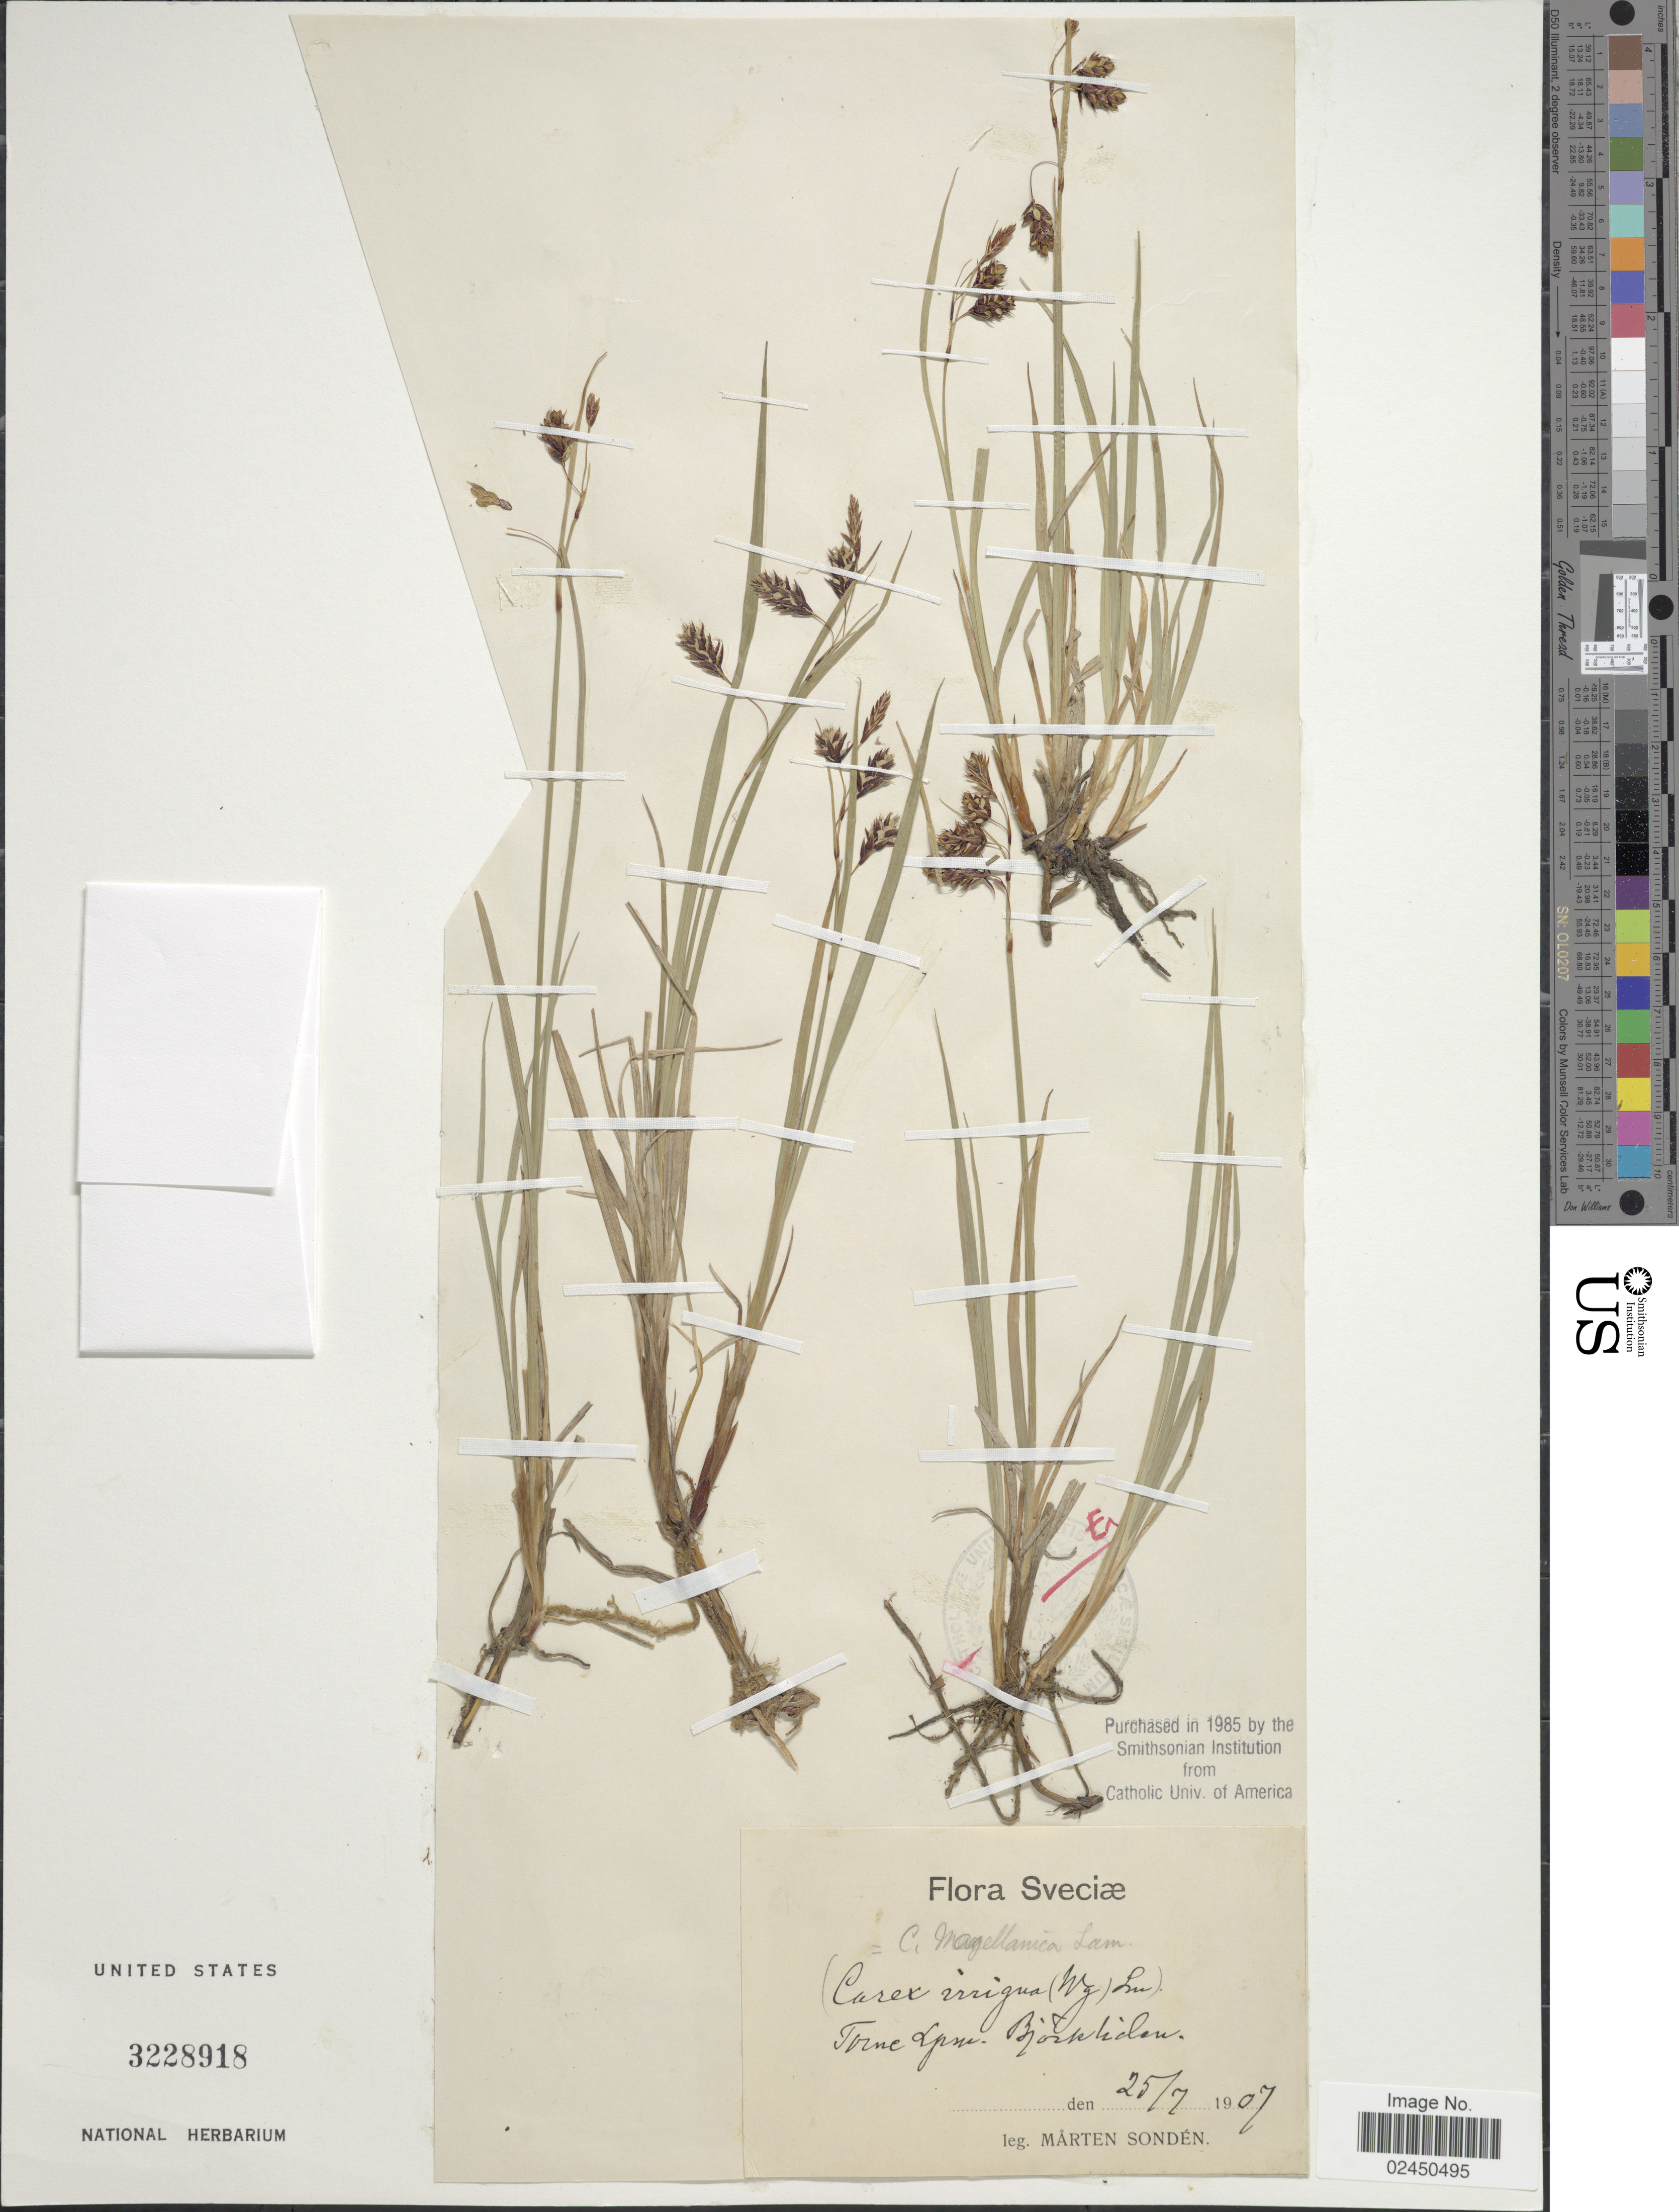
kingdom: Plantae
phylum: Tracheophyta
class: Liliopsida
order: Poales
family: Cyperaceae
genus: Carex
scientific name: Carex magellanica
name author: Lam.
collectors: M. Sondén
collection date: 1907-07-25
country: Sweden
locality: Sveciae. Torne Lpm. Bjorkliden.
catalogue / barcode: US 3228918